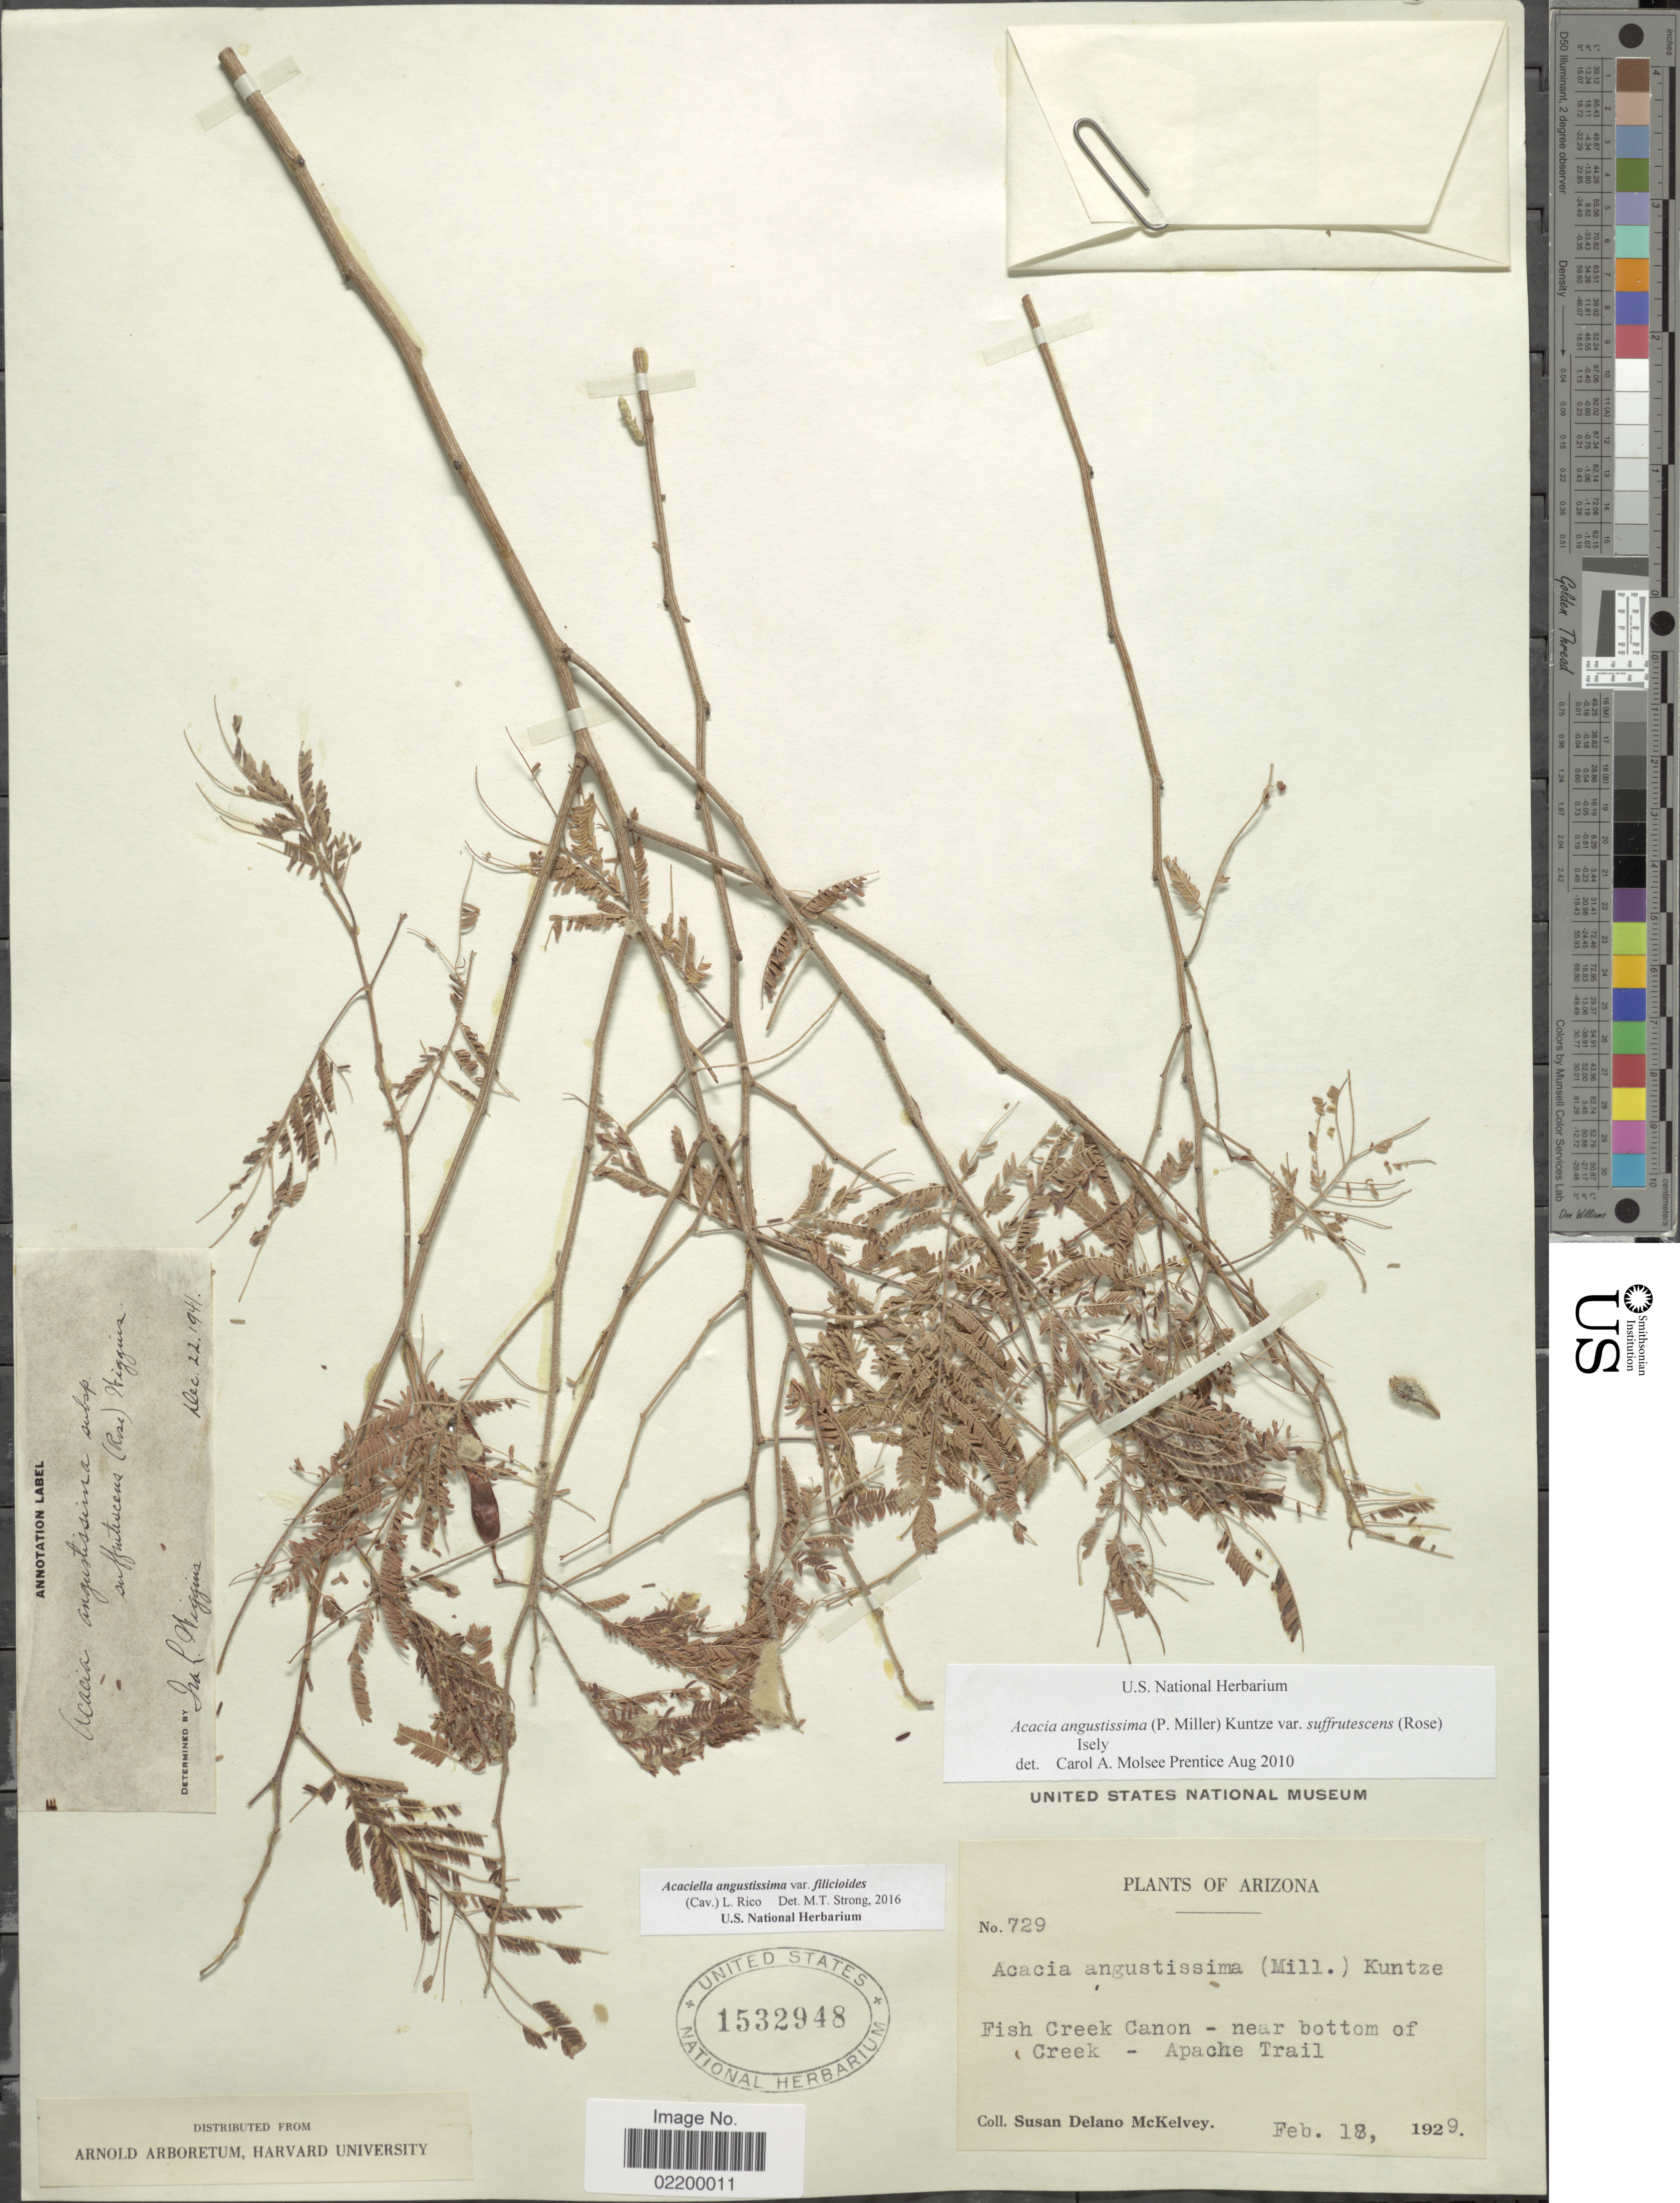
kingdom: Plantae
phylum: Tracheophyta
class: Magnoliopsida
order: Fabales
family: Fabaceae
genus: Acaciella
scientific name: Acaciella angustissima var. filicioides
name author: (Cav.) L. Rico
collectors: S. A. McKelvey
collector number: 729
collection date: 1929-02-18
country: United States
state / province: Arizona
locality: Fish Creek Canon - near bottom of Creek - Apache Trail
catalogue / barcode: US 1532948